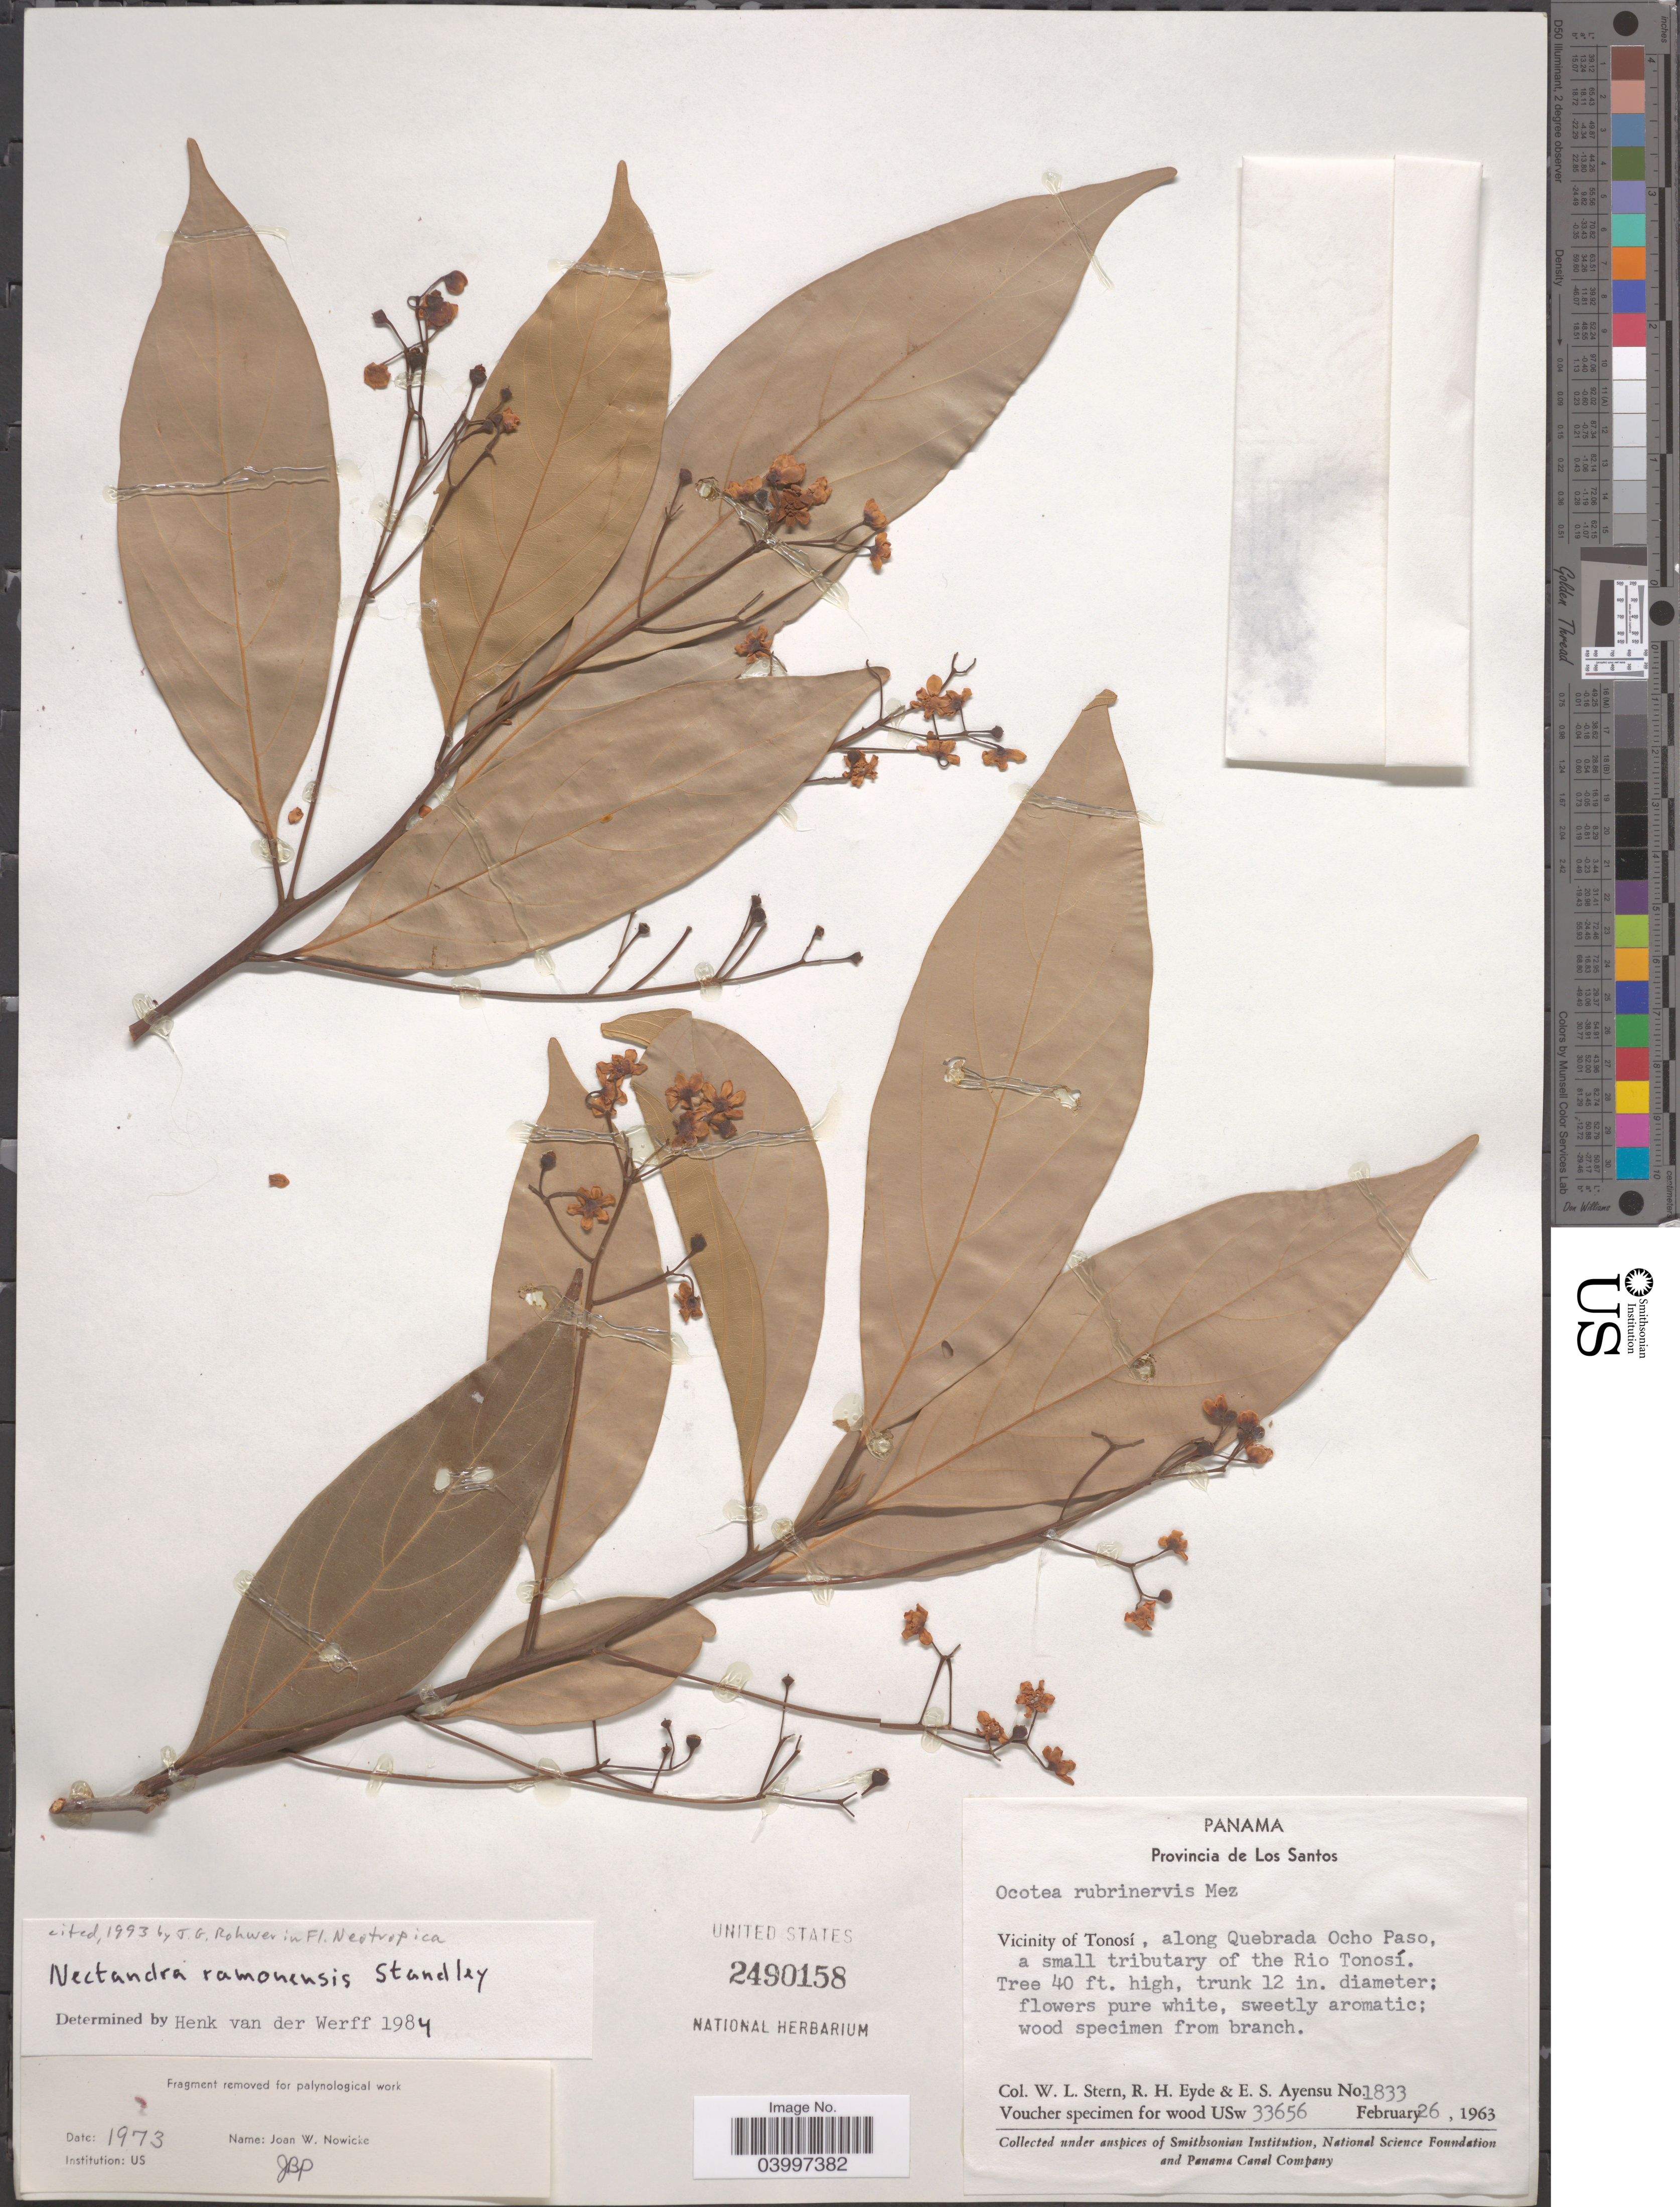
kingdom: Plantae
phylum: Tracheophyta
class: Magnoliopsida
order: Laurales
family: Lauraceae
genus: Nectandra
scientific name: Nectandra ramonensis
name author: Standl.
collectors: W. L. Stern, R. H. Eyde & E. S. Ayensu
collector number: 1833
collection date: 1963-02-26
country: Panama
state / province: Los Santos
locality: Vicinity of Tonosí, along Quebrada Ocho Paso, a small tributary of the Rio Tonosí.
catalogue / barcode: US 2490158